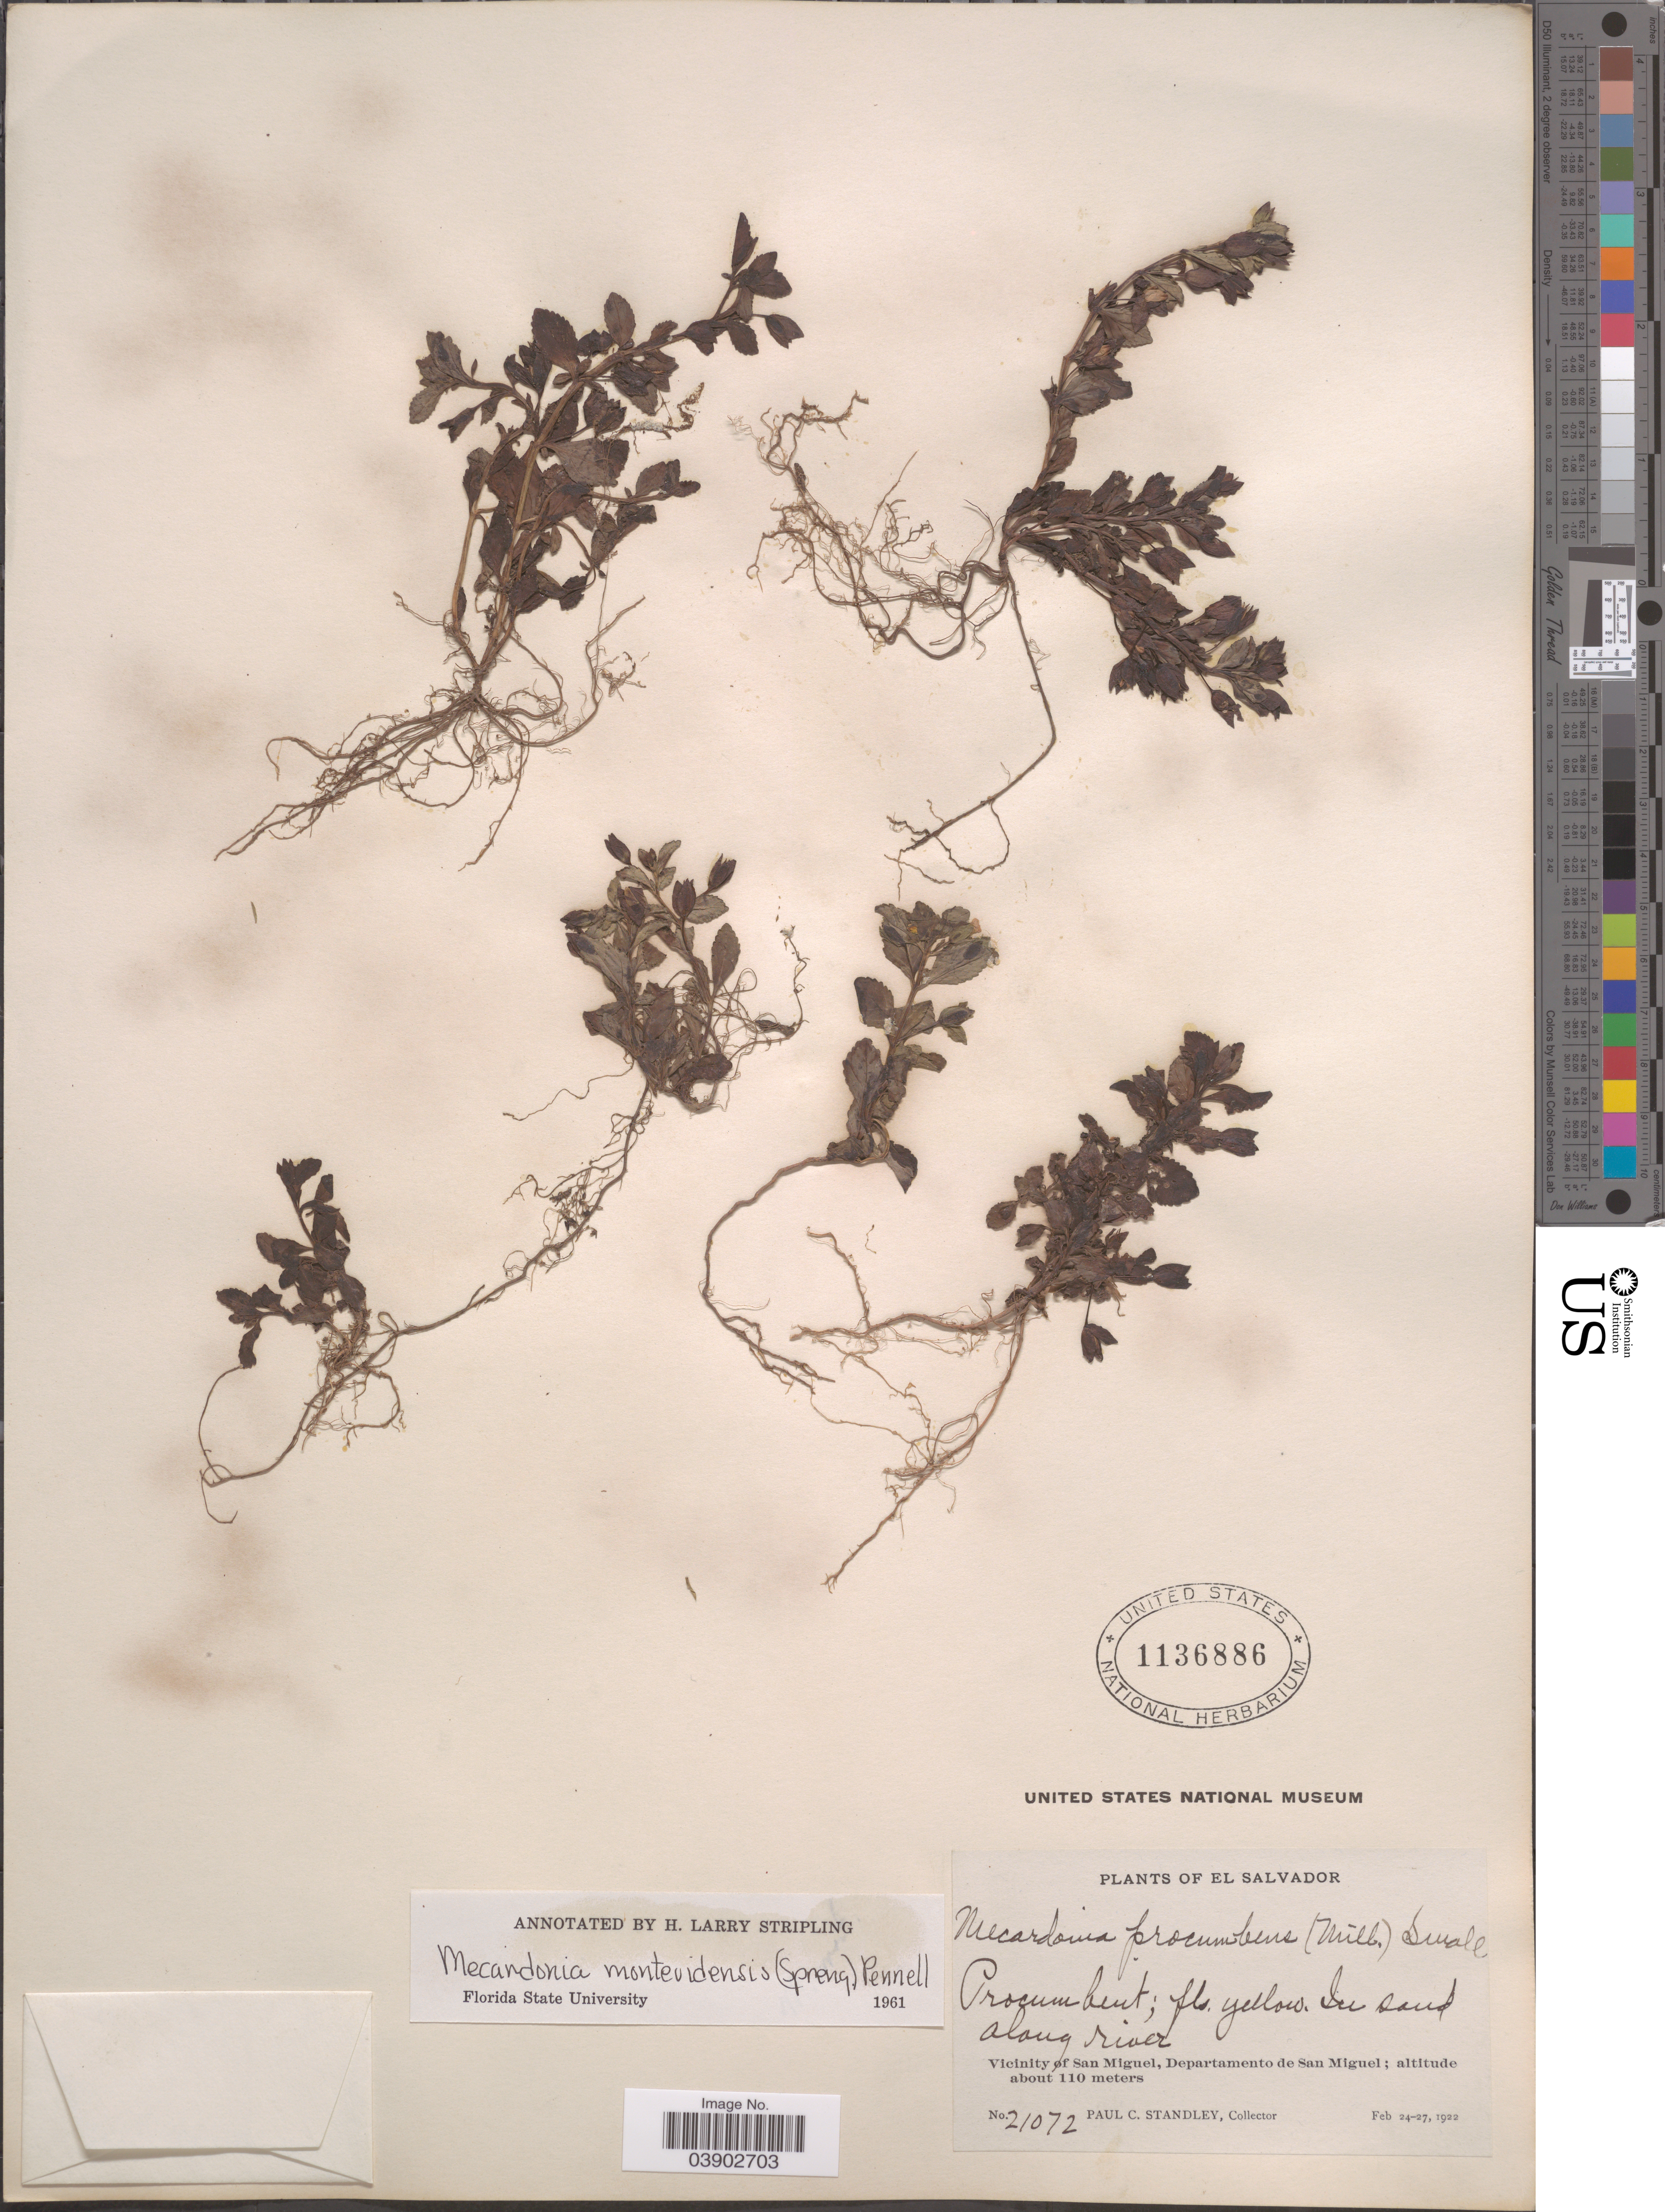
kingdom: Plantae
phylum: Tracheophyta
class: Magnoliopsida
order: Lamiales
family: Plantaginaceae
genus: Mecardonia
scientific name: Mecardonia procumbens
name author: (Mill.) Small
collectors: P. C. Standley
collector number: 21072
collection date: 1922-02-24/1922-02-27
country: El Salvador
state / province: San Miguel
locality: Vicinity of San Miguel, Departamento de San Miguel.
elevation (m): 110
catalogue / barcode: US 1136886